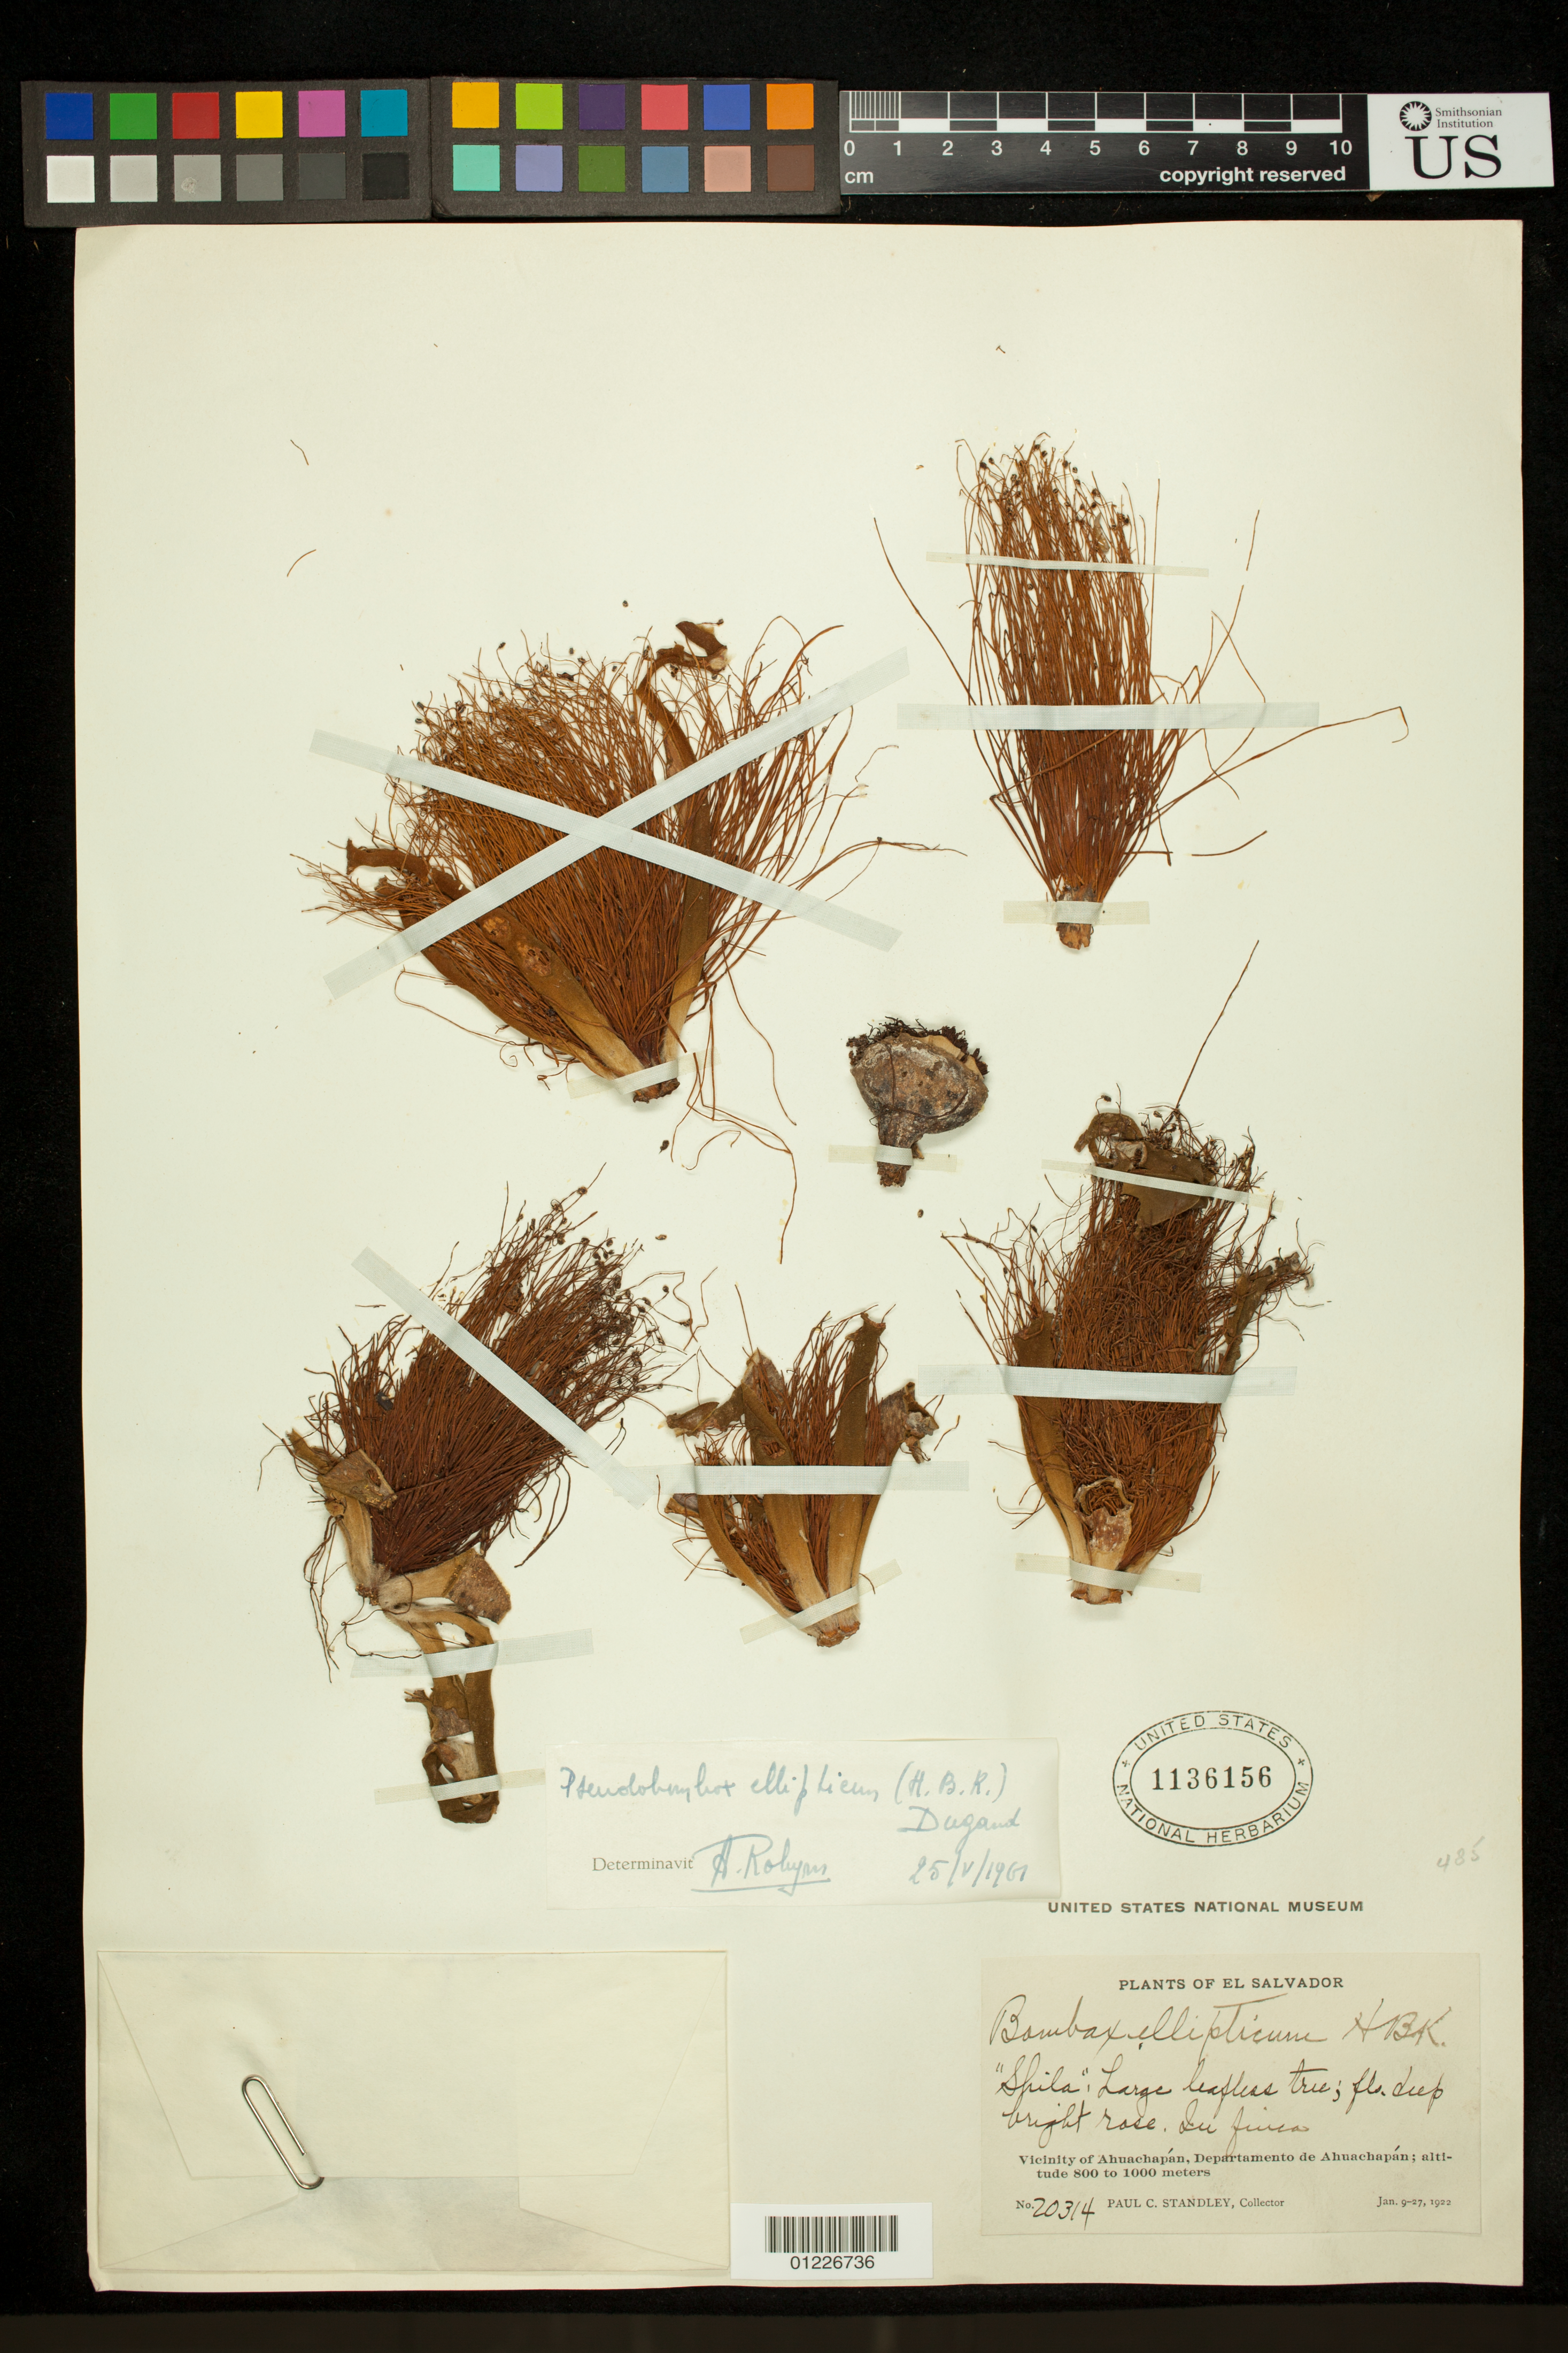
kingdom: Plantae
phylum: Tracheophyta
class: Magnoliopsida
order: Malvales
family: Malvaceae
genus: Pseudobombax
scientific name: Pseudobombax ellipticum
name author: (Kunth) Dugand G.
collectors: P. C. Standley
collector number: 20314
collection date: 1922-01-09/1922-01-27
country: El Salvador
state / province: Ahuachapán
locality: Vicinity of Ahuachapán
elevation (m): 800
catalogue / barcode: US 1136156